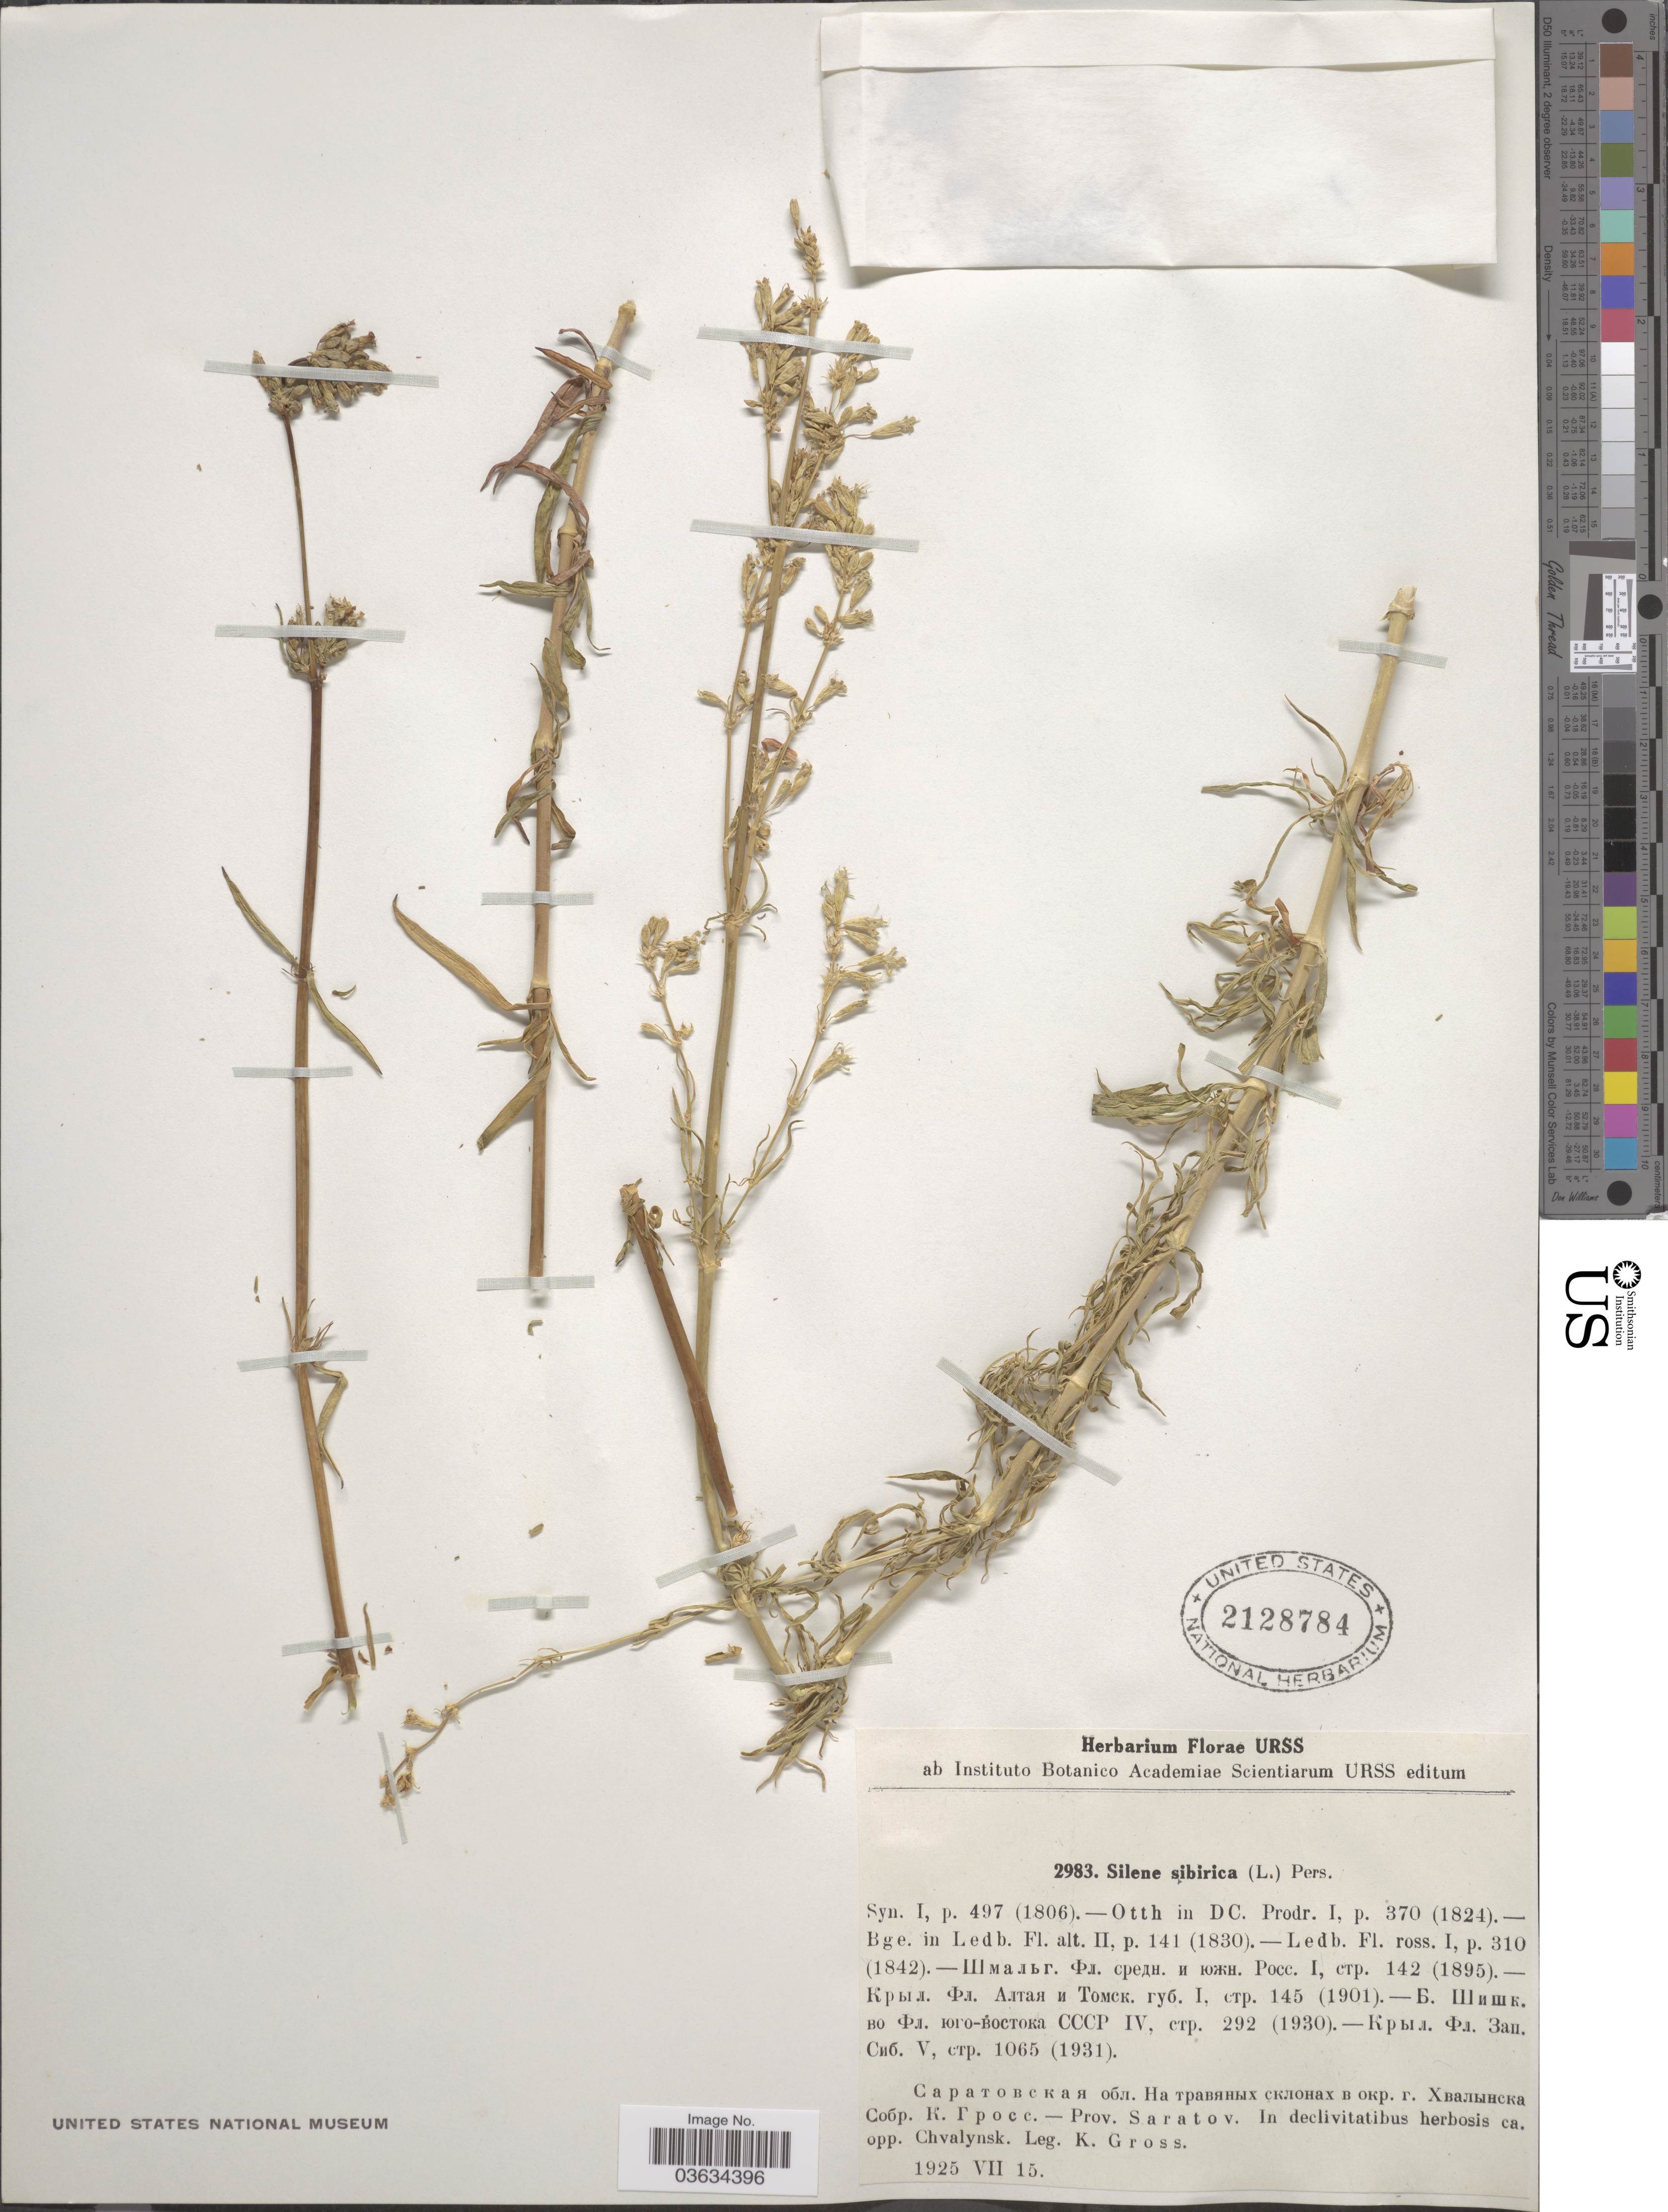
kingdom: Plantae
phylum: Tracheophyta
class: Magnoliopsida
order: Caryophyllales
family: Caryophyllaceae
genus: Silene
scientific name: Silene sibirica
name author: (L.) Pers.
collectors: K. Gross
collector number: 2983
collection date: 1925-07-15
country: Russian Federation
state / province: Saratov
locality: In declivitatibus herbosis ca. opp. Chvalynsk.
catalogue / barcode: US 2128784